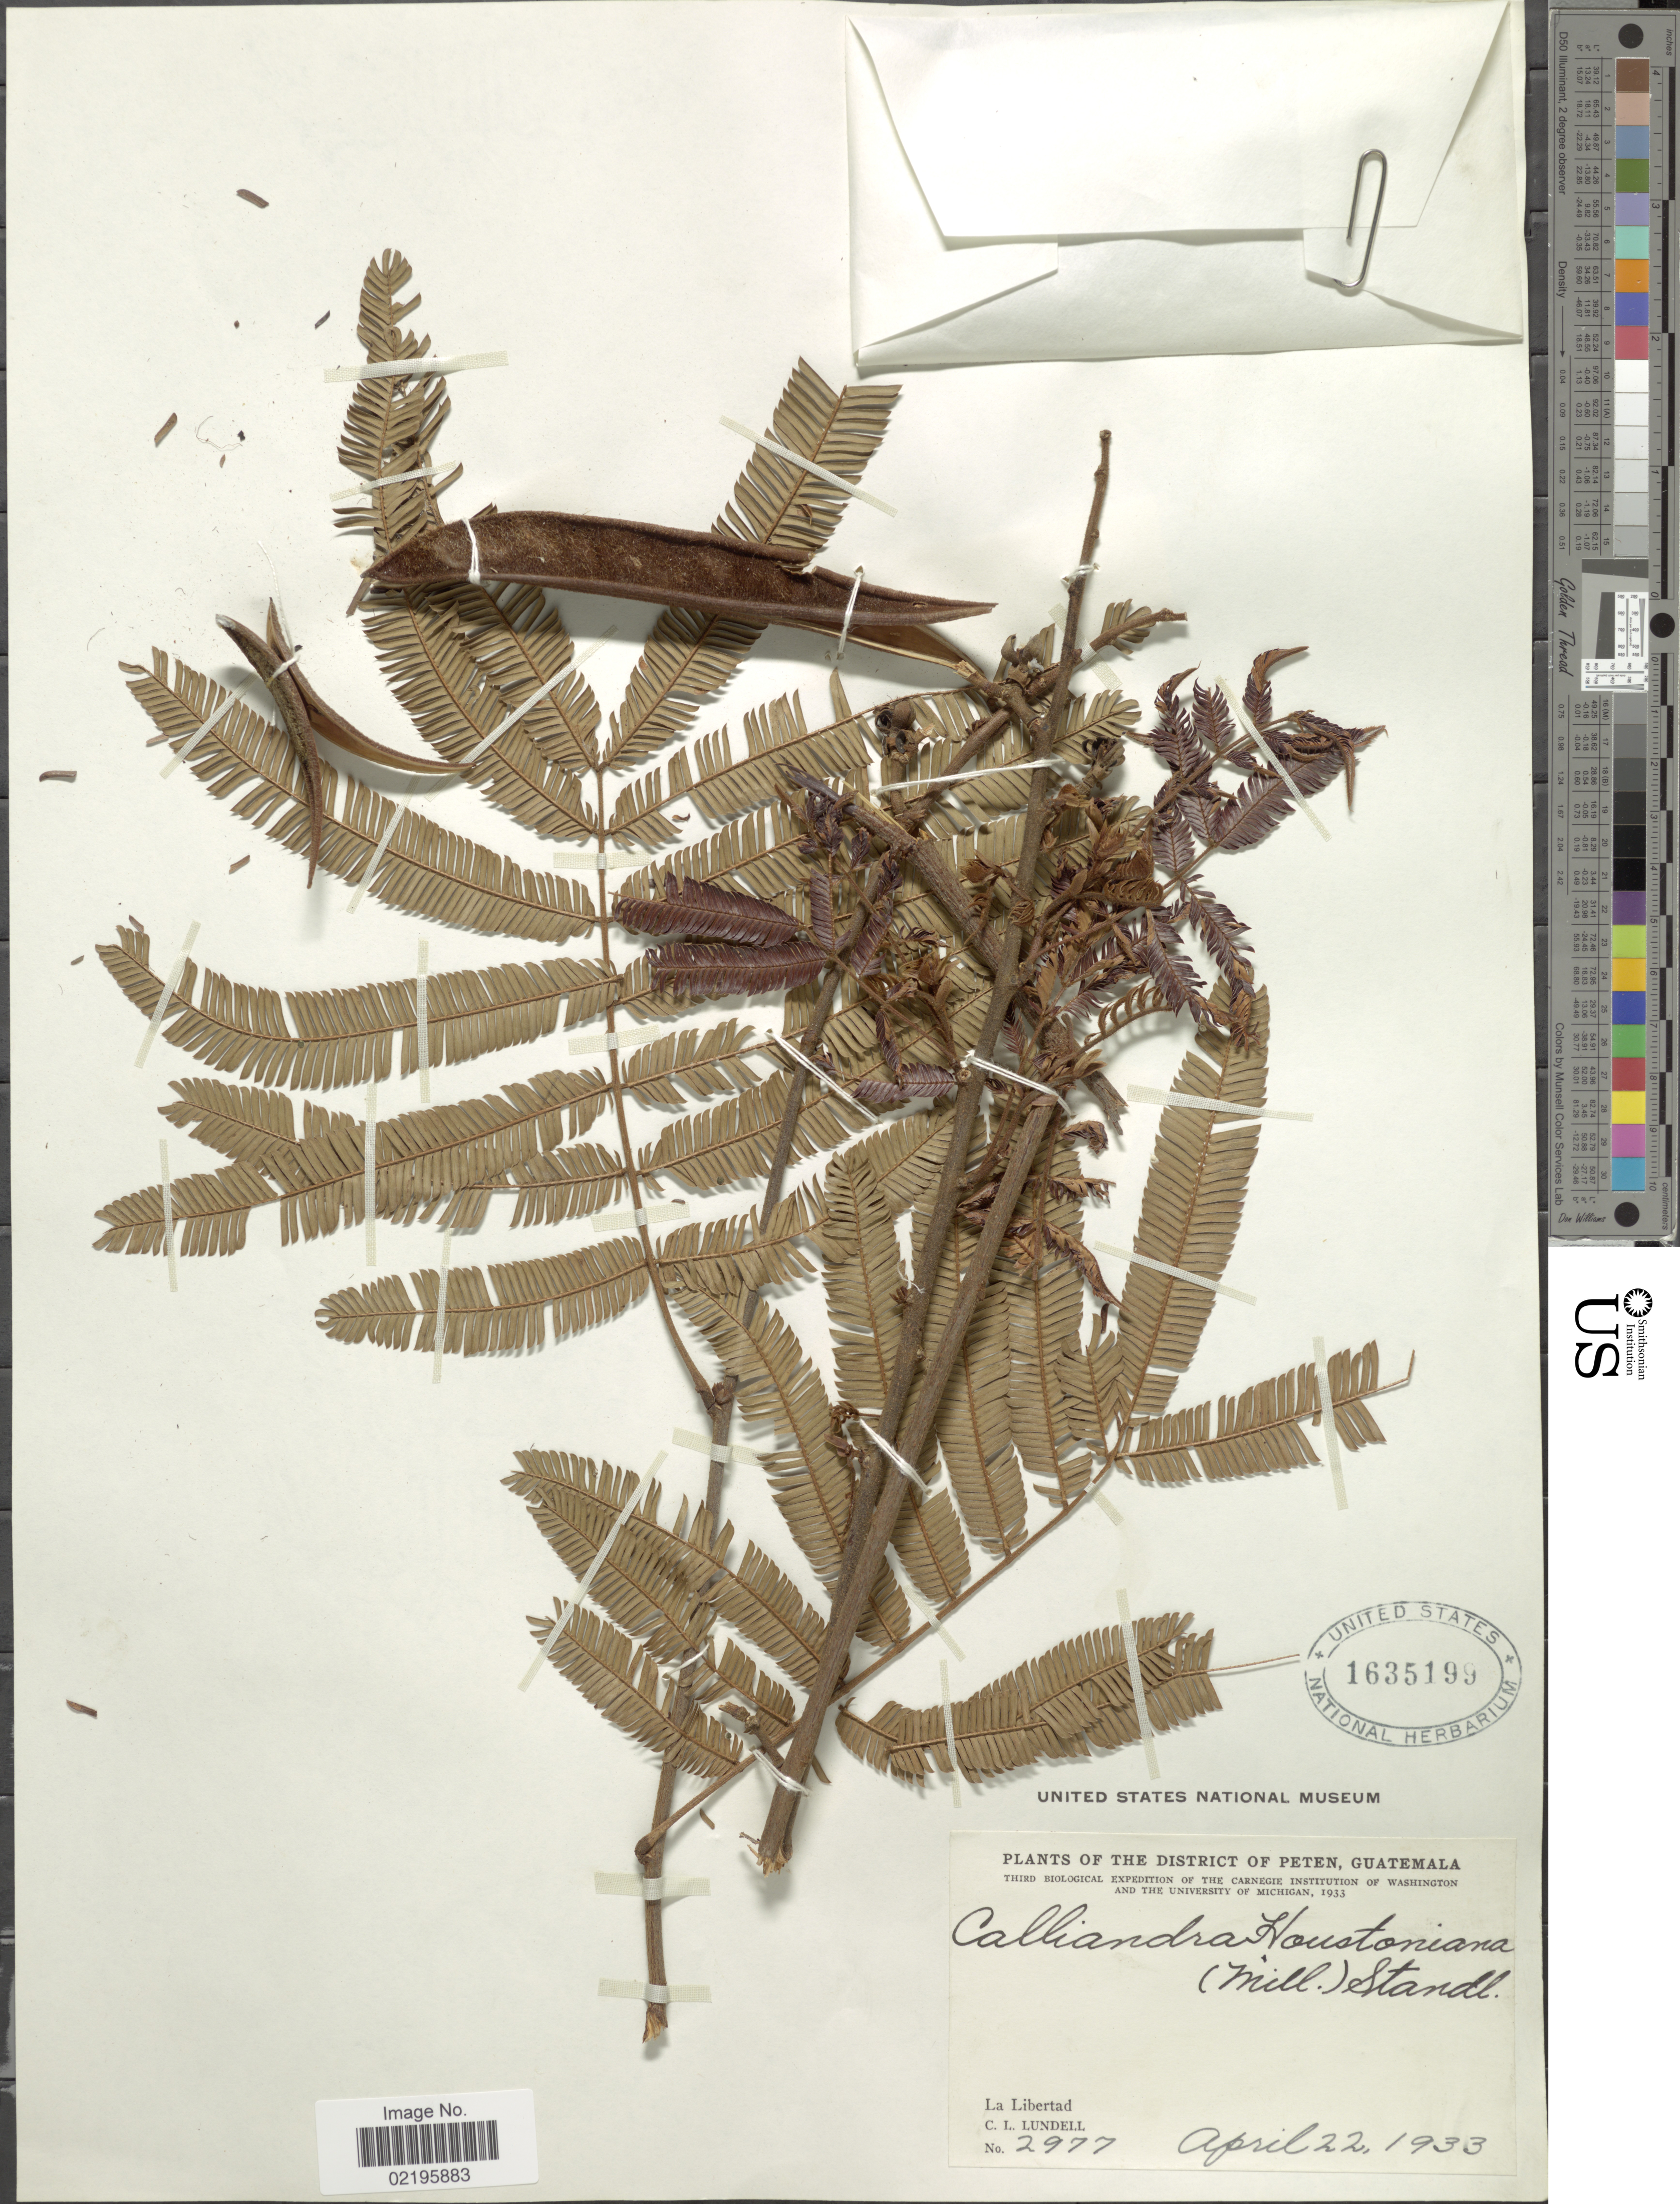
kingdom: Plantae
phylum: Tracheophyta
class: Magnoliopsida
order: Fabales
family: Fabaceae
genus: Calliandra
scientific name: Calliandra houstoniana var. houstoniana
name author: (Mill.) Standl.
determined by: Strong, Mark T., (BOT), Smithsonian Institution - National Museum of Natural History (UNITED STATES)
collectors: C. L. Lundell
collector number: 2977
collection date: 1933-04-22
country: Guatemala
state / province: El Petén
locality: District of Peten, La LIbertad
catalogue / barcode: US 1635199